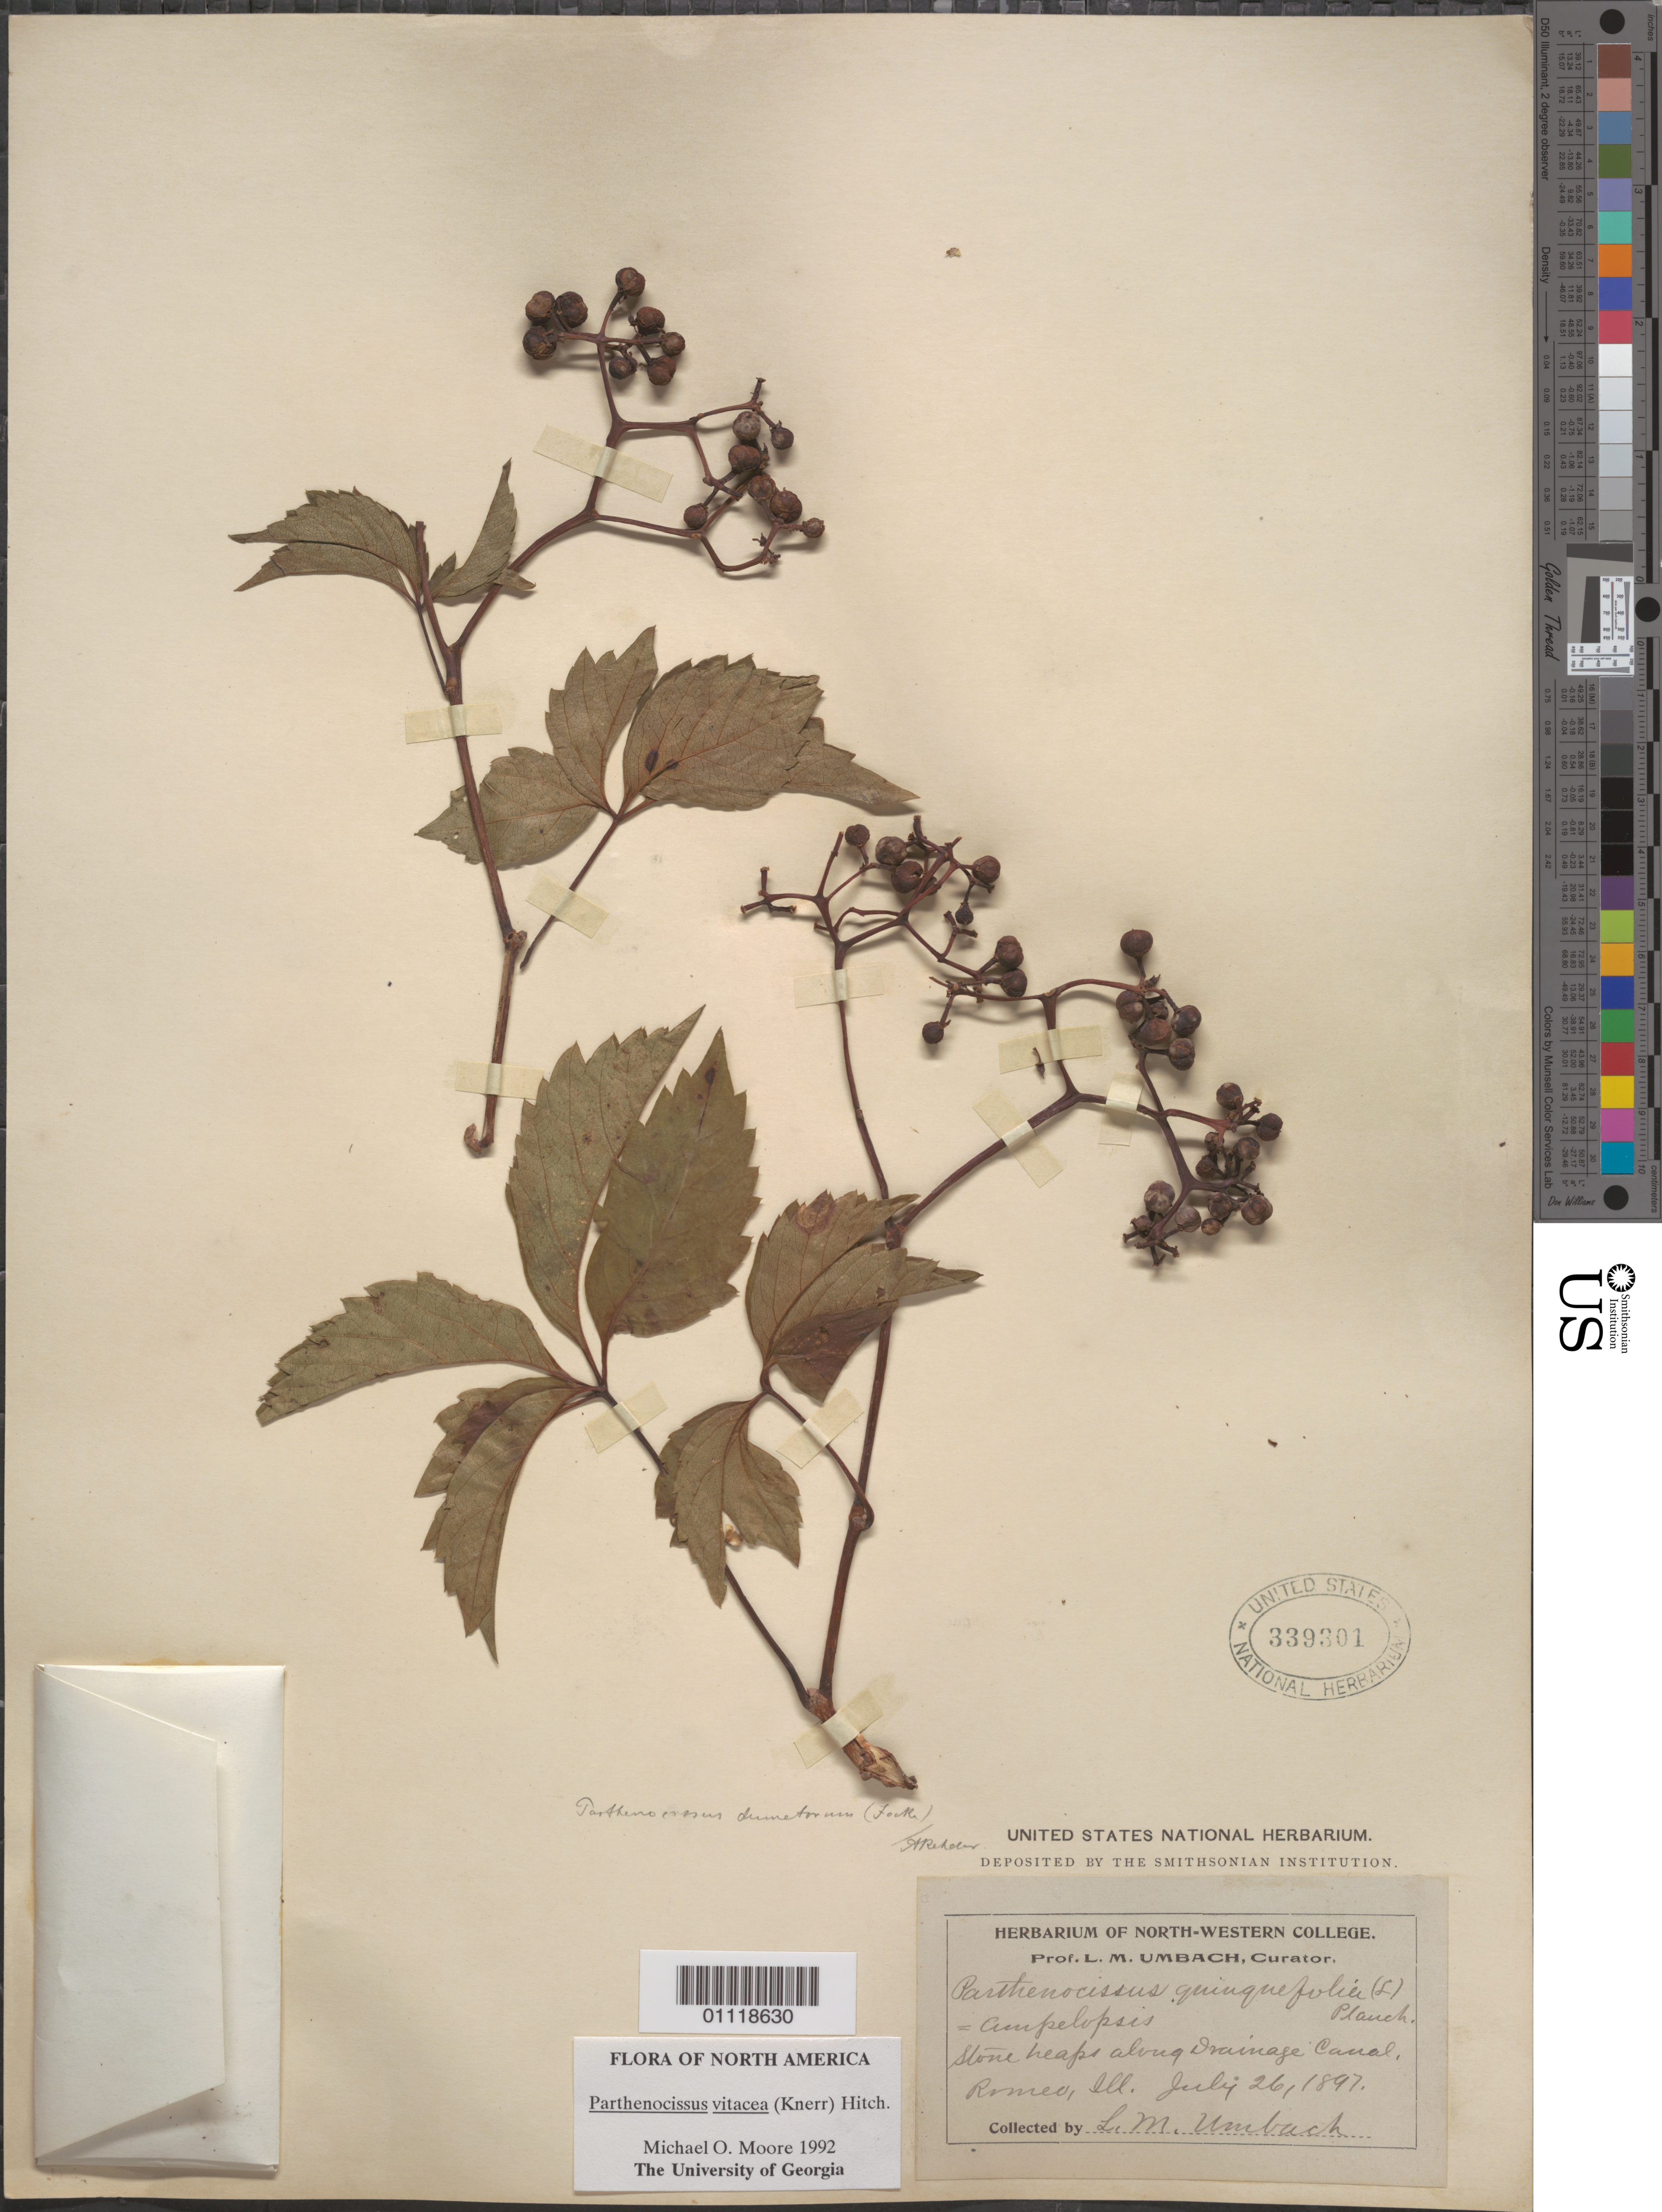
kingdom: Plantae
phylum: Tracheophyta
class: Magnoliopsida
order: Vitales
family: Vitaceae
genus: Parthenocissus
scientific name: Parthenocissus vitacea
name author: (Knerr) Hitchc.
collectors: L. M. Umbach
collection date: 1897-07-26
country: United States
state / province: Illinois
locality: Drainage Canal.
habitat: Stone heaps.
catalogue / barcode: US 339301